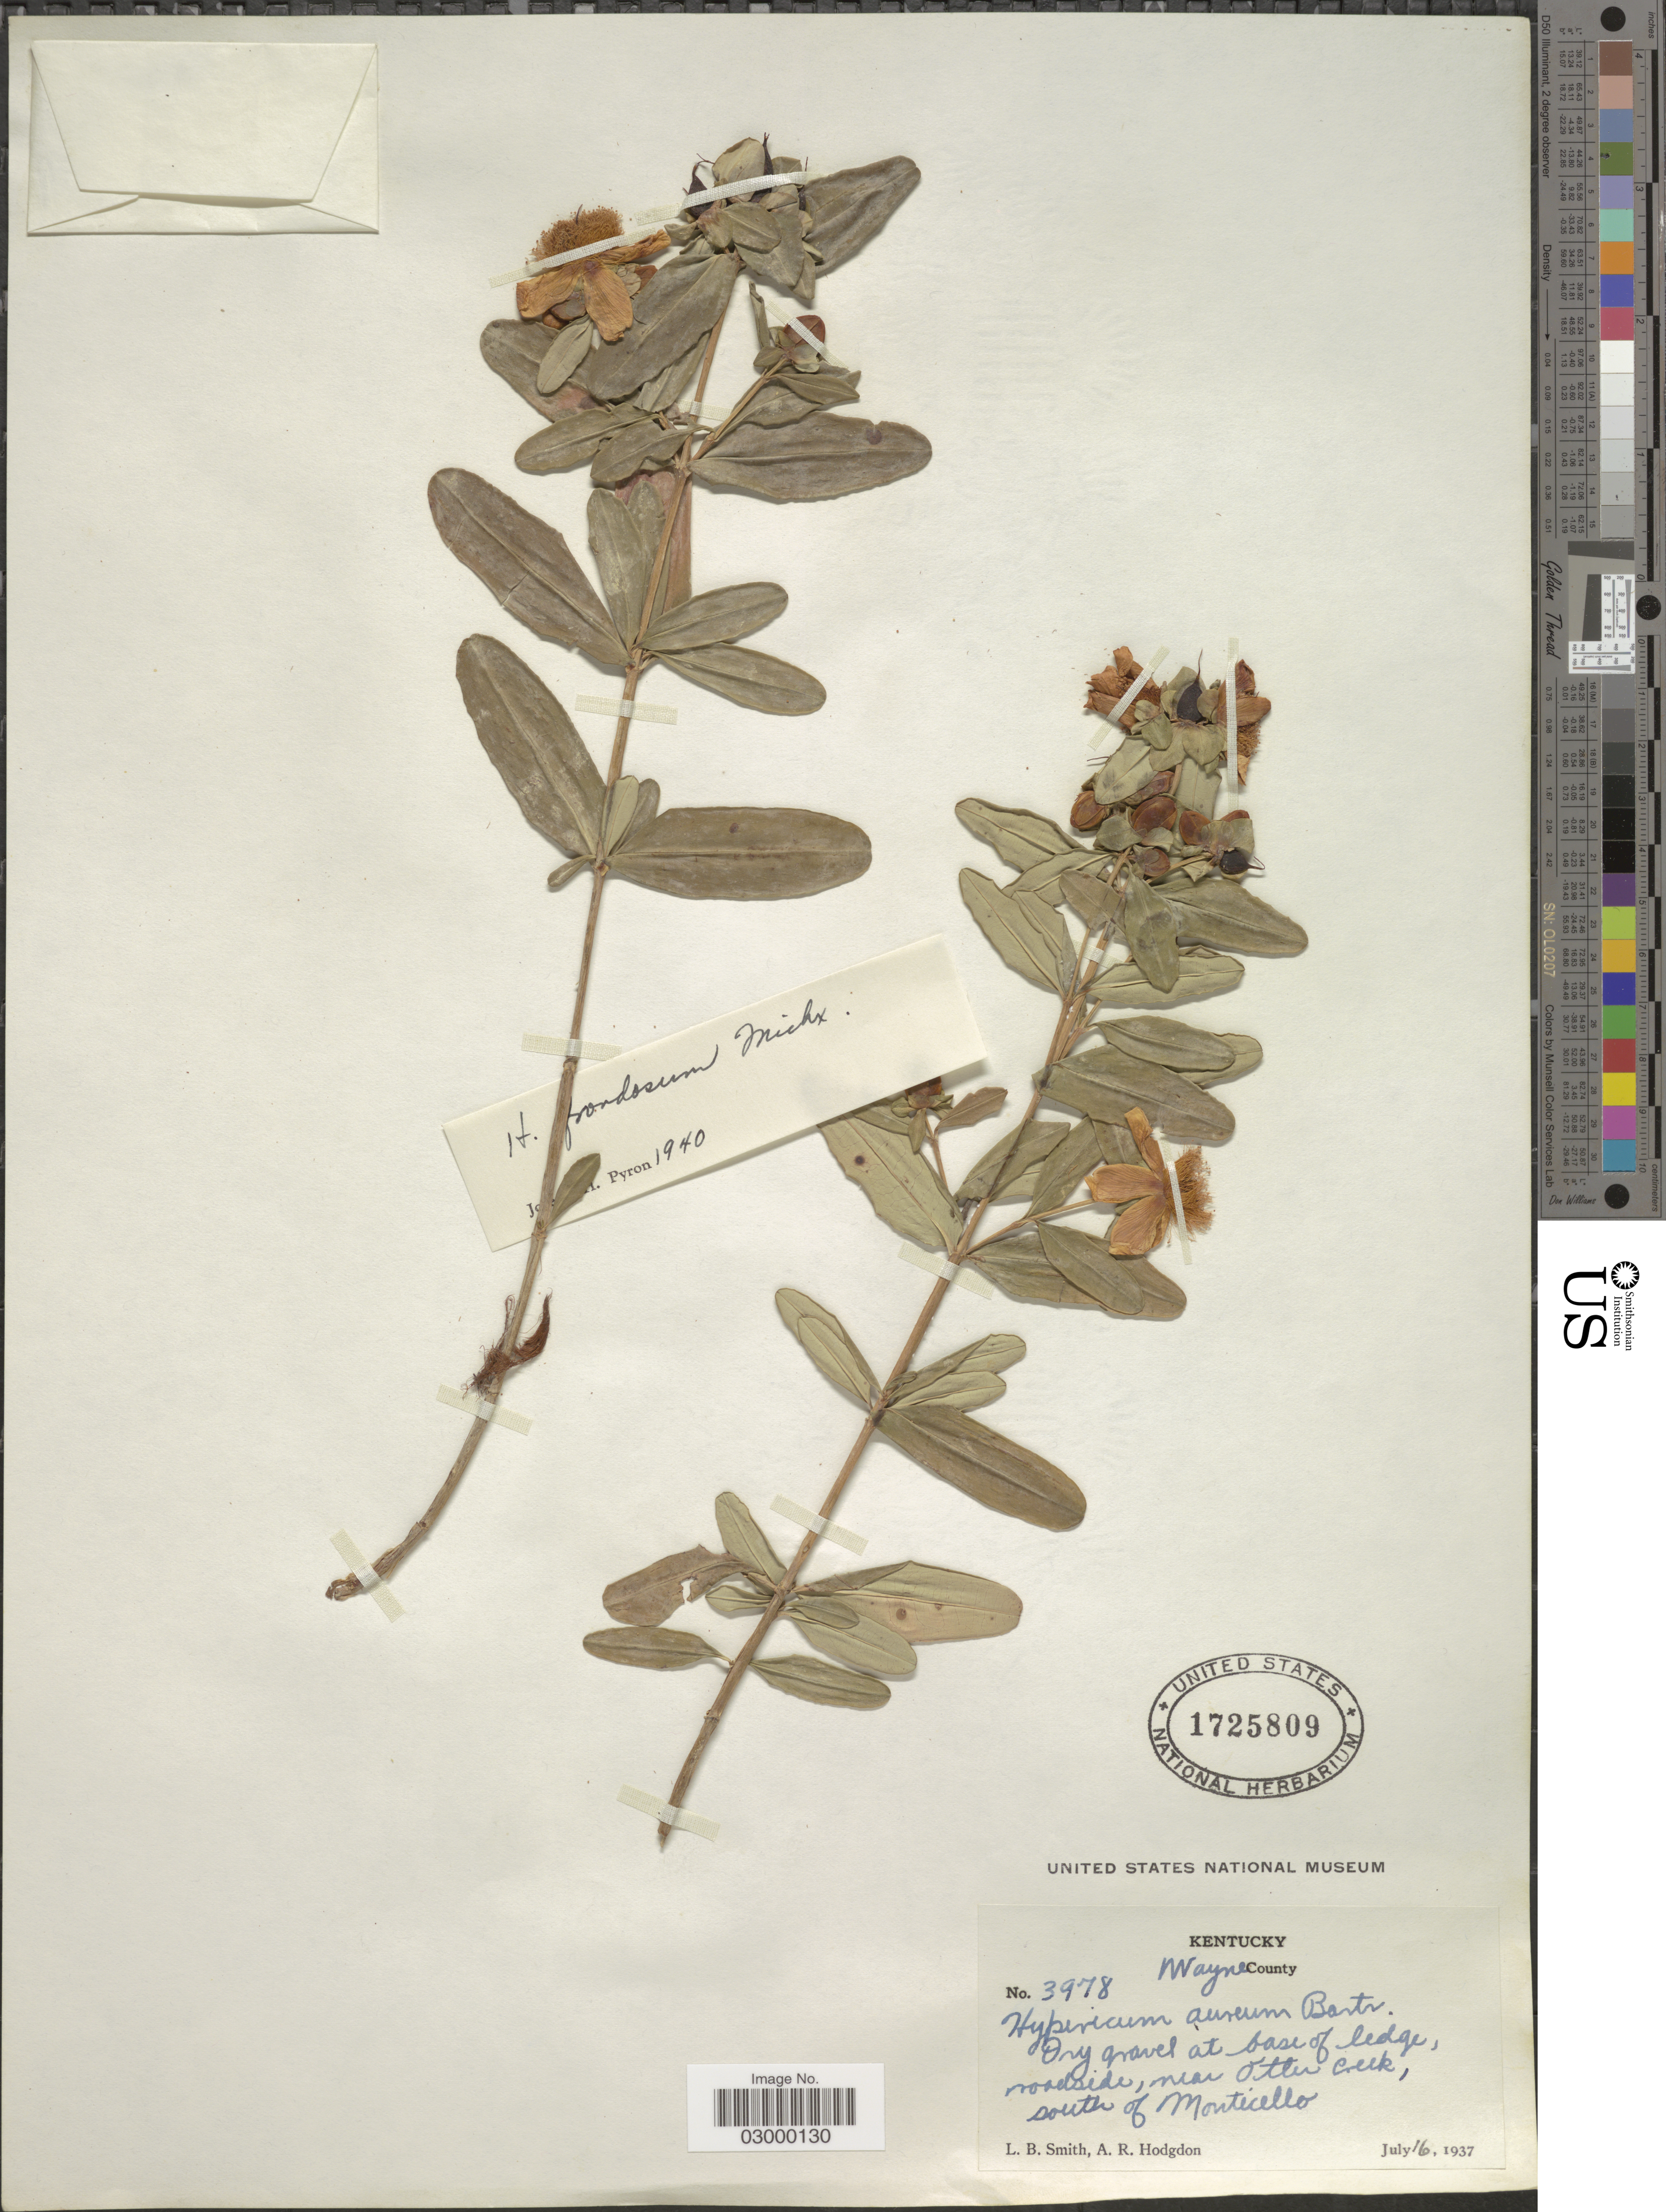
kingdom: Plantae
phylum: Tracheophyta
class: Magnoliopsida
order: Malpighiales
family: Hypericaceae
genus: Hypericum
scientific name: Hypericum aureum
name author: Lour.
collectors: L. Smith & A. R. Hodgdon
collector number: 3978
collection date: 1937-07-16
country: United States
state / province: Kentucky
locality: Wayne County, roadside, near Otter Creek, south of Monticello.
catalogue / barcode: US 1725809